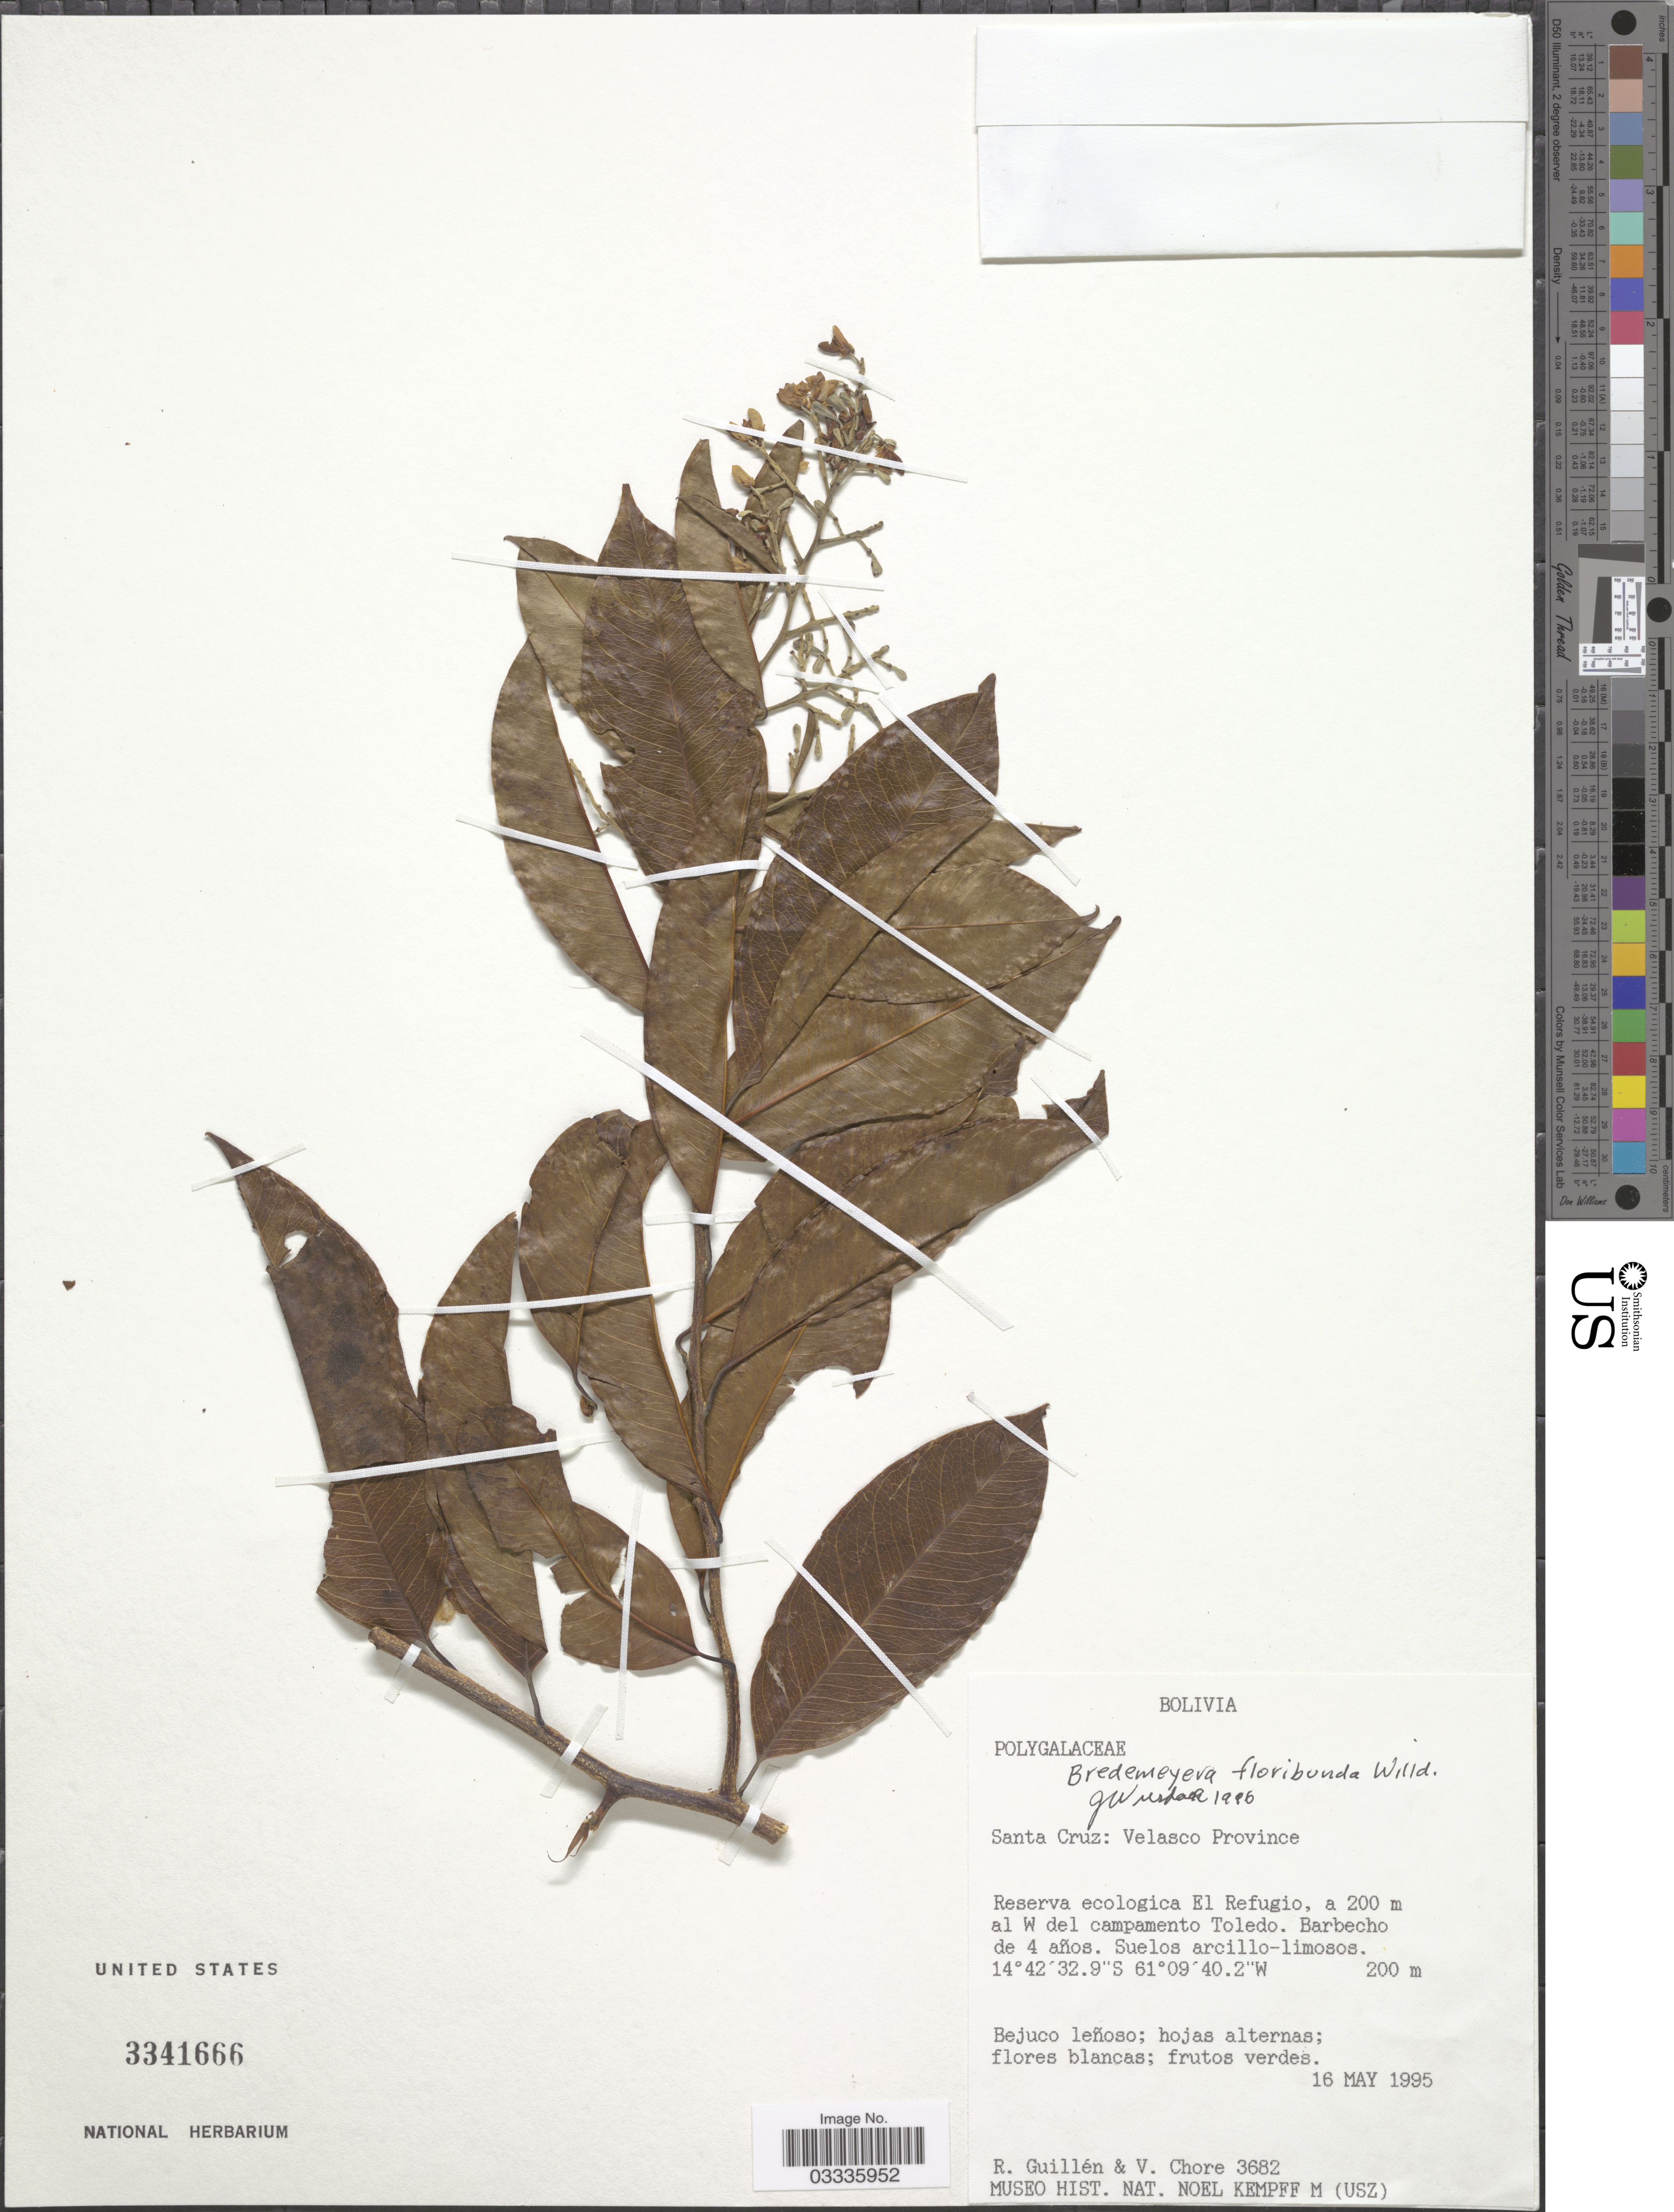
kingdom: Plantae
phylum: Tracheophyta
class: Magnoliopsida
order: Fabales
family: Polygalaceae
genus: Bredemeyera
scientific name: Bredemeyera floribunda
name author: Willd.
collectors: R. Guillen & V. Chore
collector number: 3682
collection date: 1995-05-16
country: Bolivia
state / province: Santa Cruz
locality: Velasco Province. Reserva ecologica El Refugio, a 200 m al W del campamento Toledo. Barbecho de 4 años.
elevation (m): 200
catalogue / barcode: US 3341666